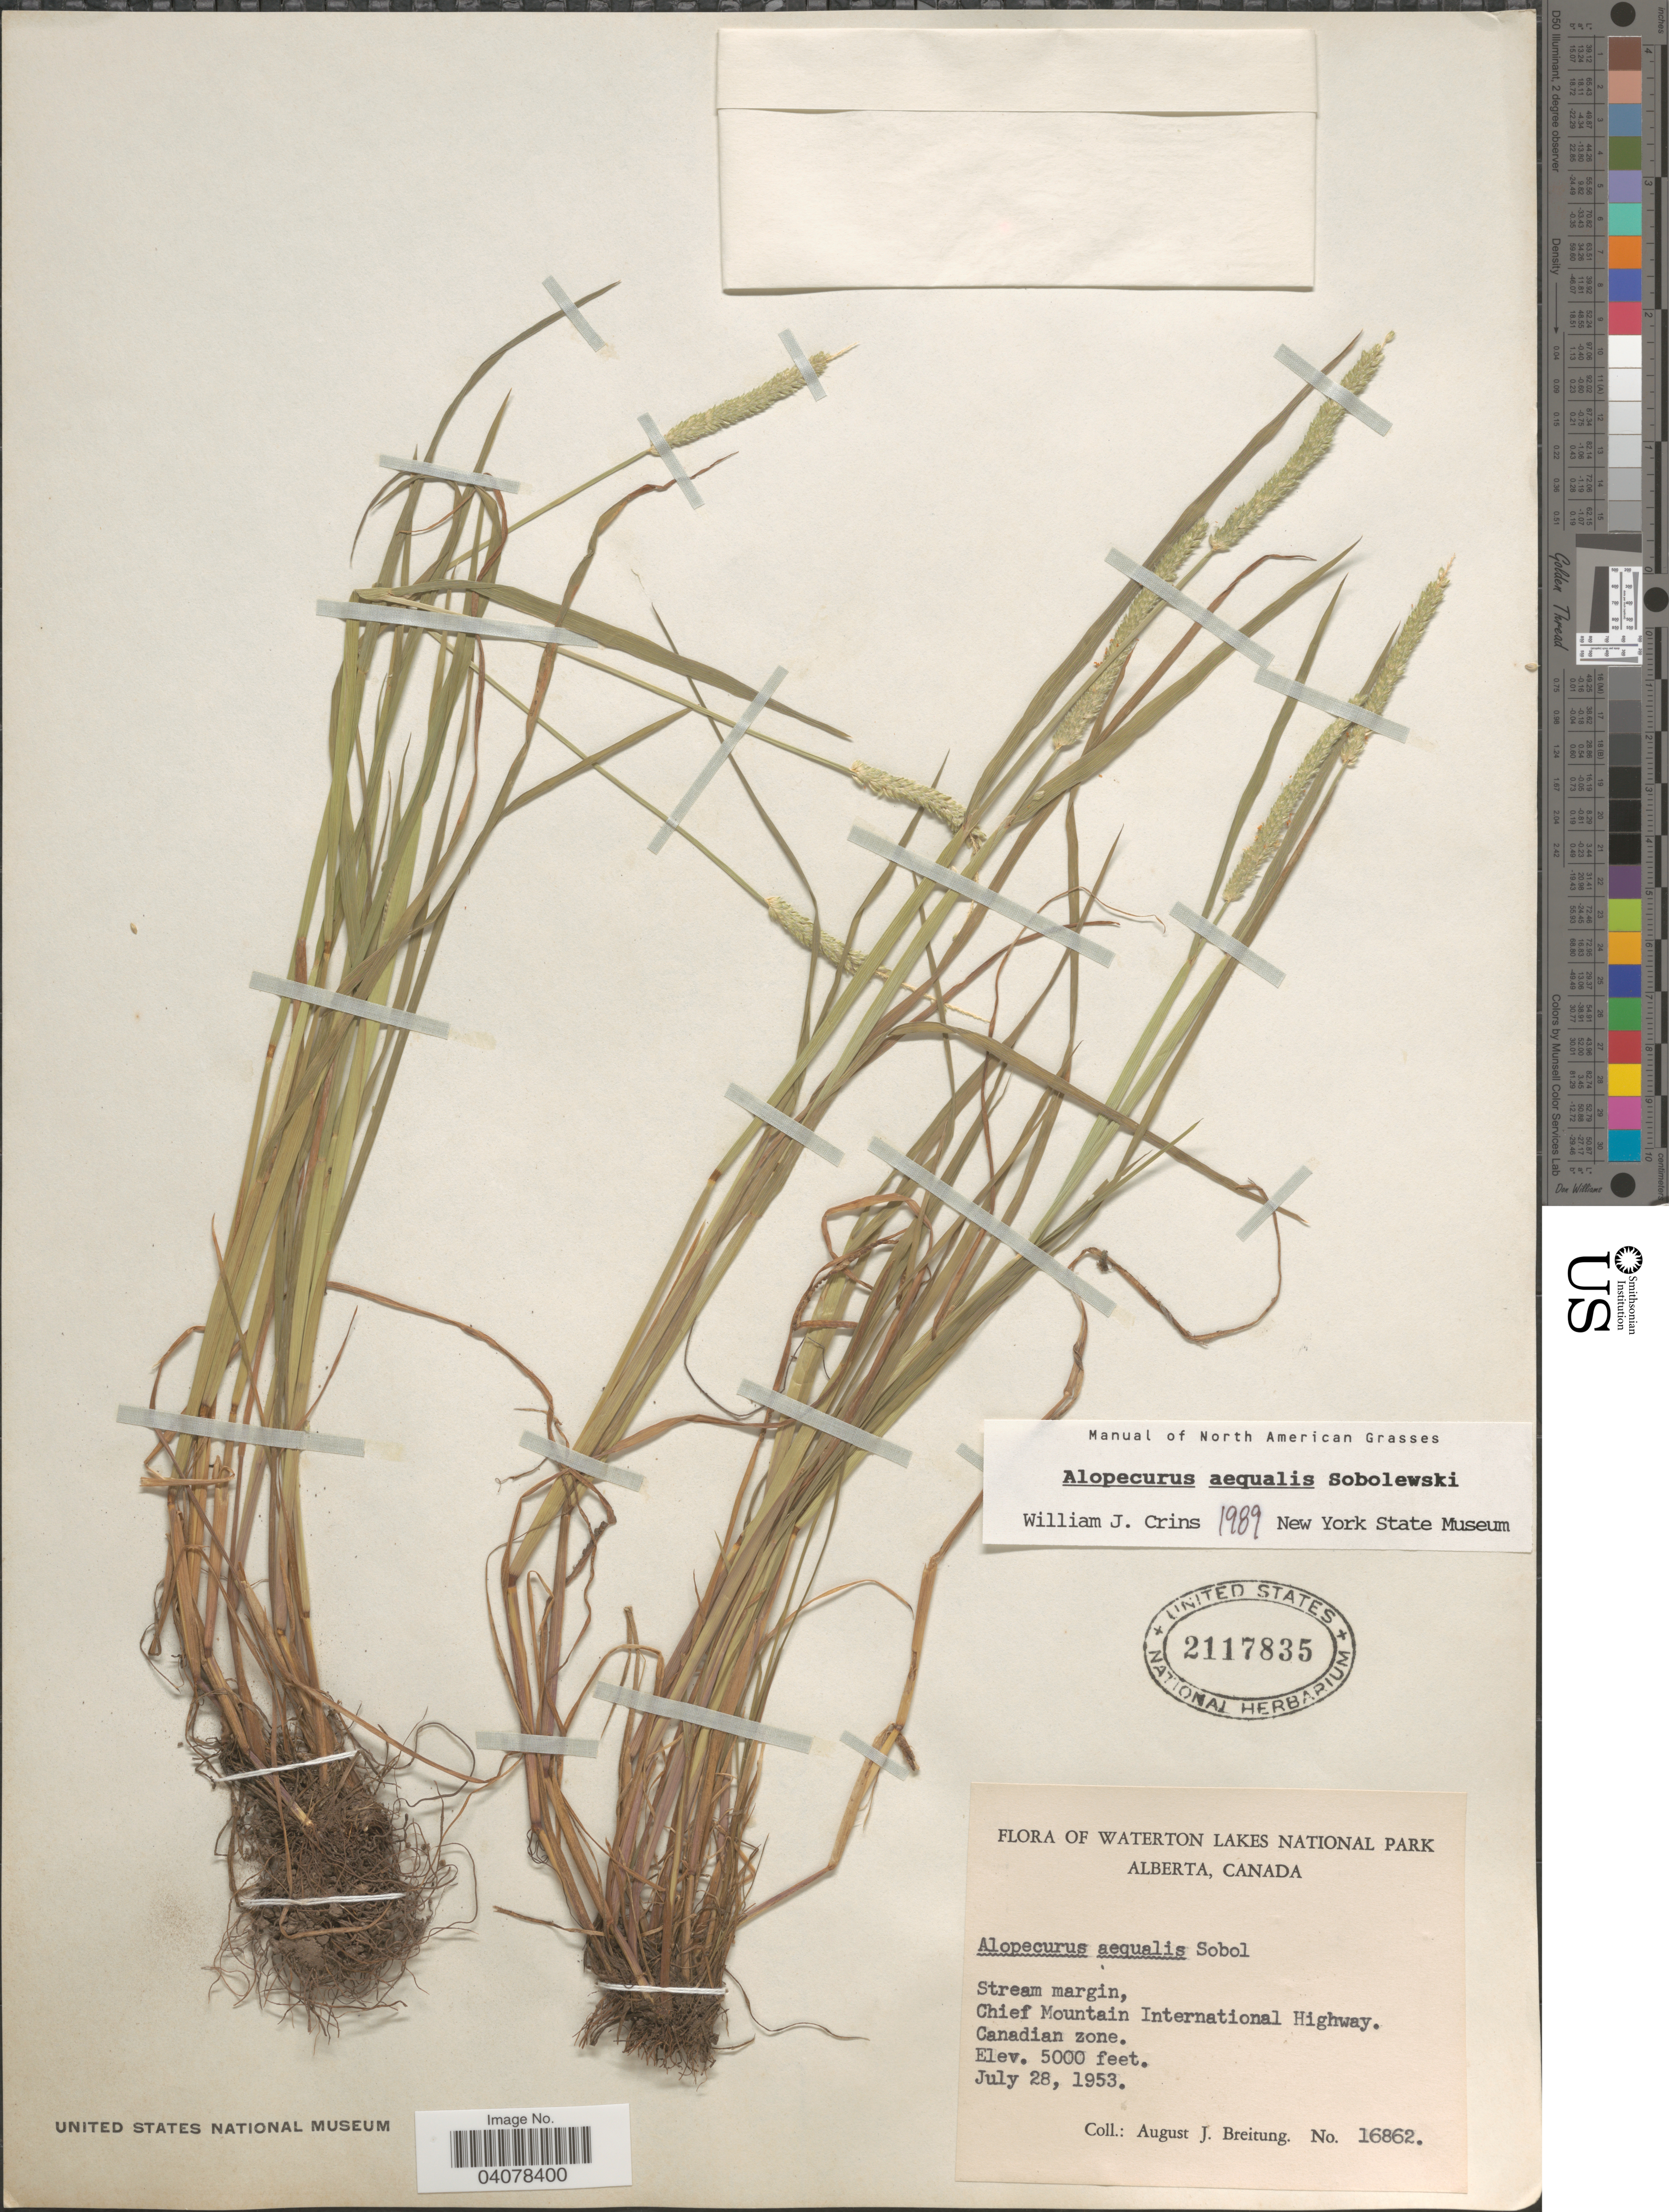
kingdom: Plantae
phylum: Tracheophyta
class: Liliopsida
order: Poales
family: Poaceae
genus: Alopecurus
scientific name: Alopecurus aequalis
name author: Sobol.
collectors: A. Breitung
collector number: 16862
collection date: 1953-07-28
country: Canada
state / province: Alberta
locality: Waterton Lakes National Park. Stream margin, Chief Mountain International Highway. Canadian zone.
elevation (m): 1524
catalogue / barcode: US 2117835